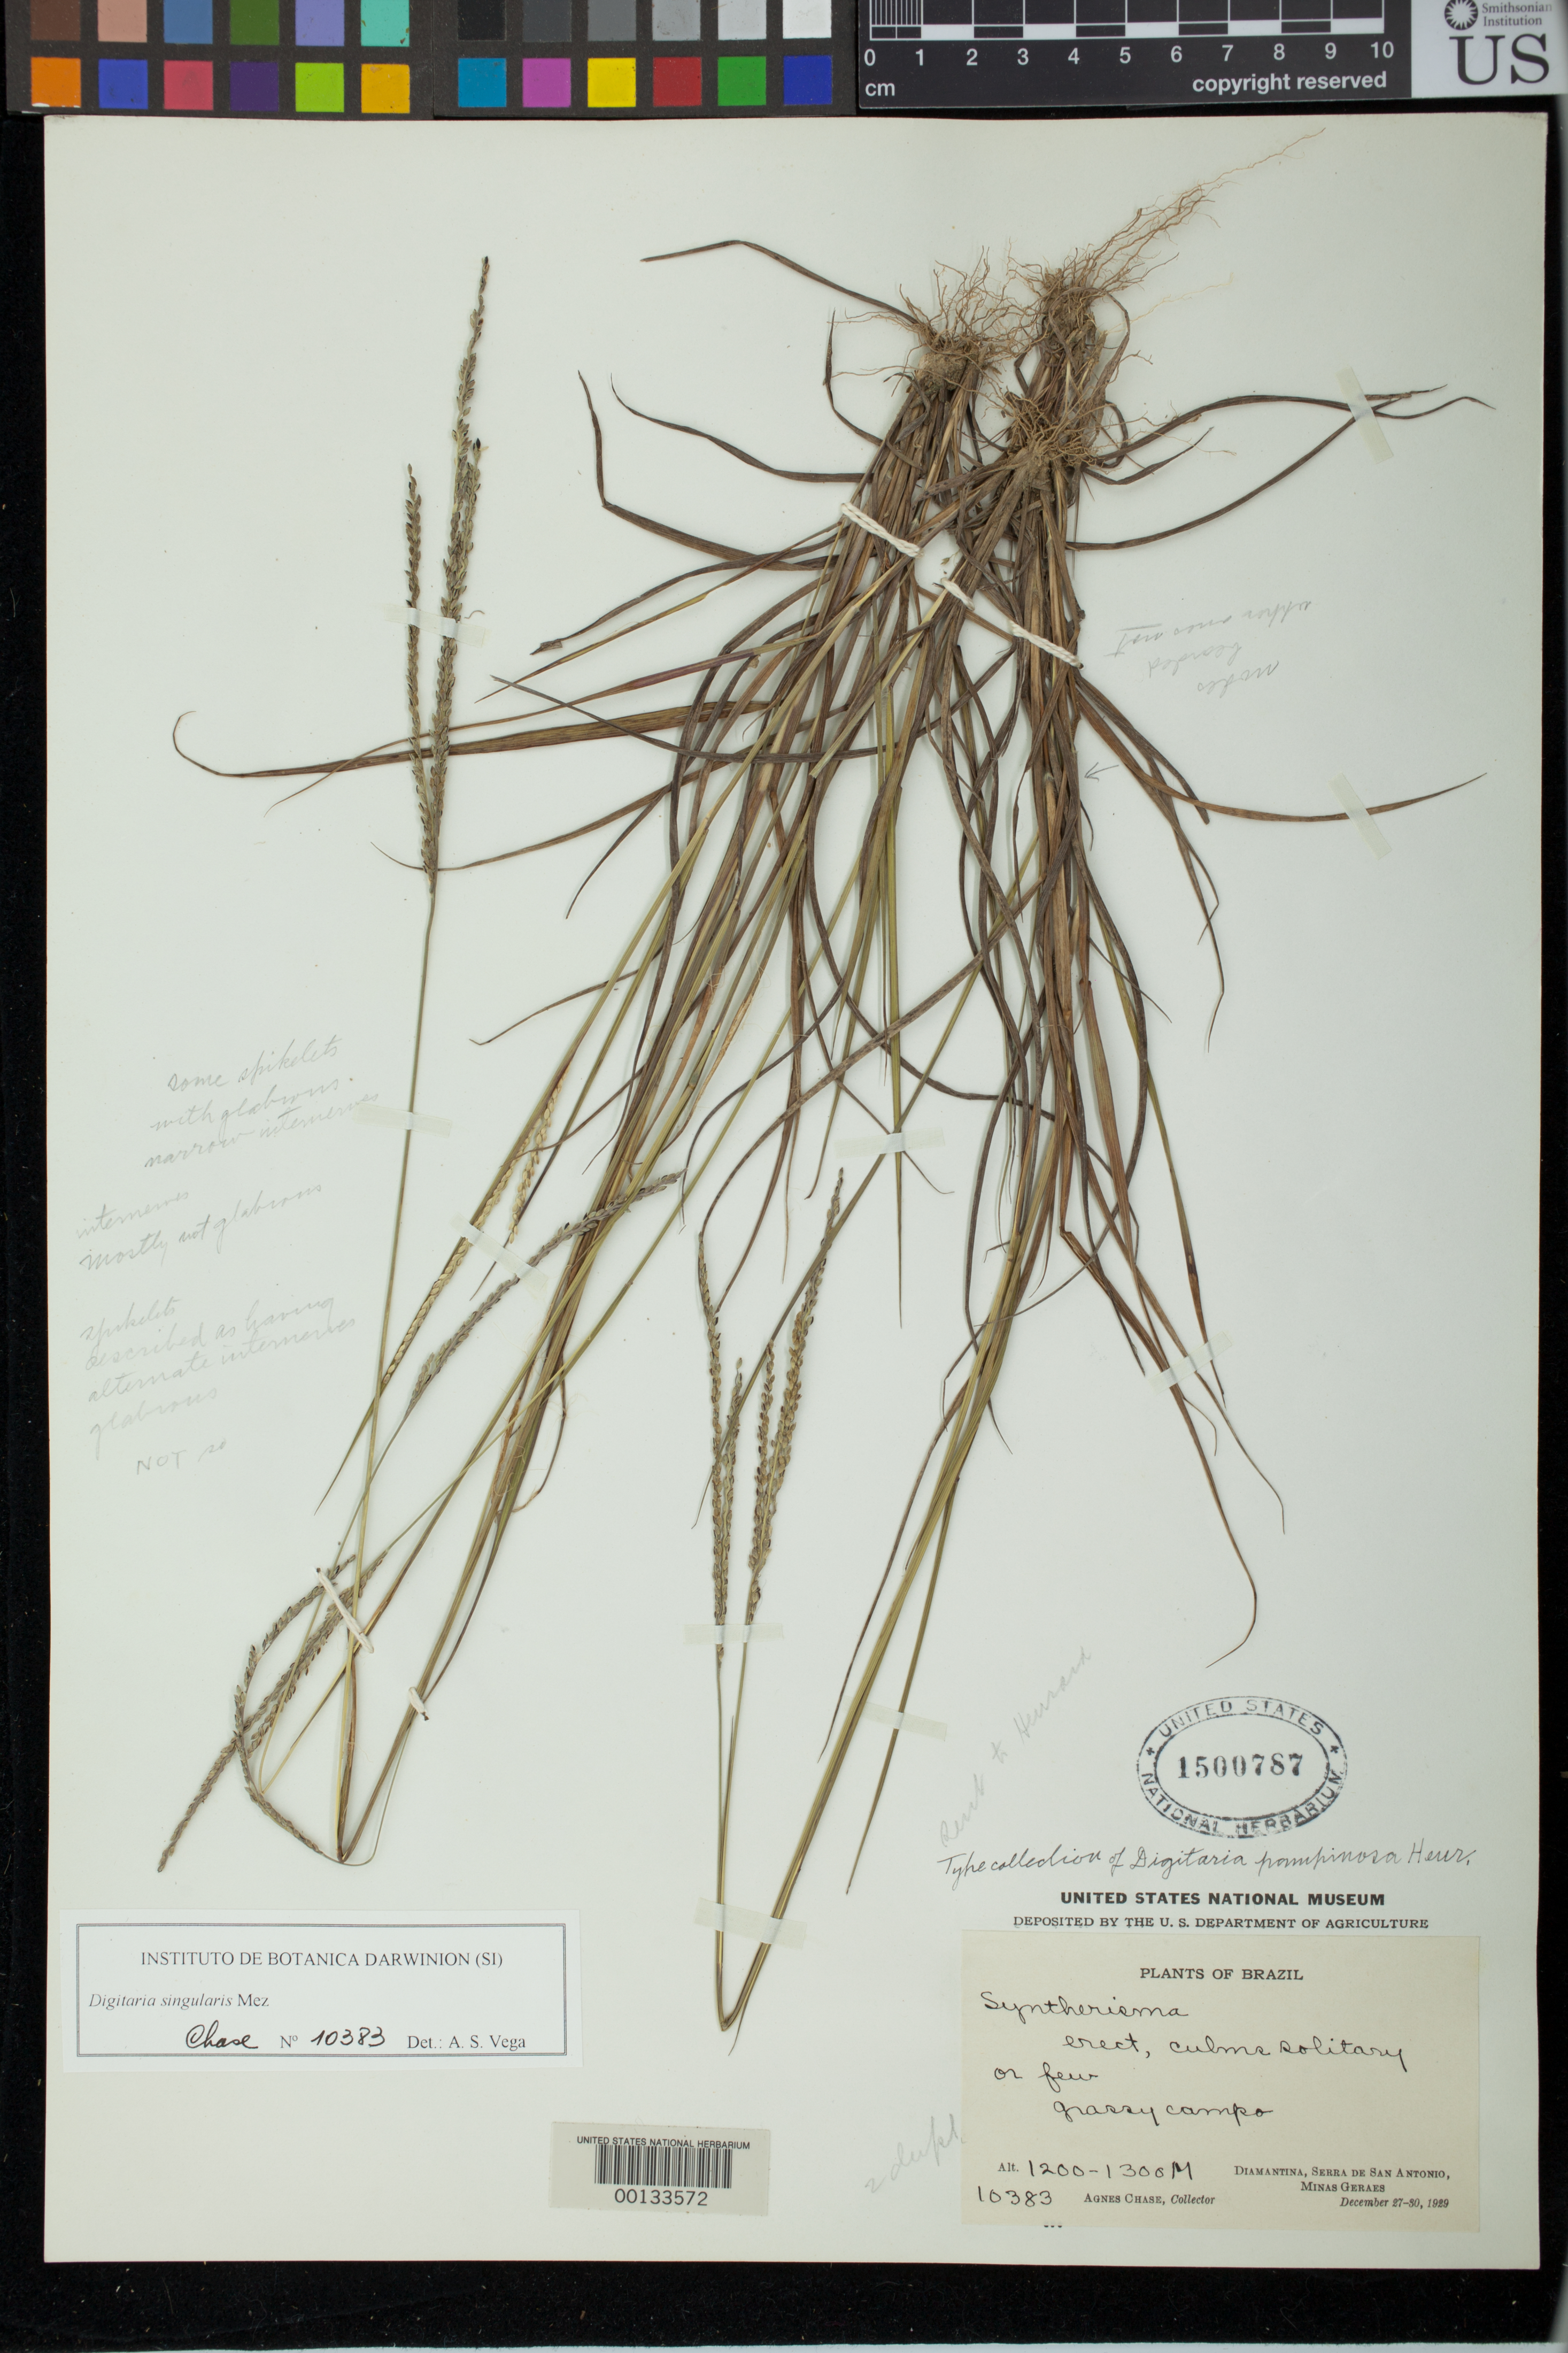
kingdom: Plantae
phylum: Tracheophyta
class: Liliopsida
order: Poales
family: Poaceae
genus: Digitaria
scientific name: Digitaria pampinosa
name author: Henr.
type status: Isotype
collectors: A. Chase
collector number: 10383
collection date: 1929-12-27/1929-12-30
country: Brazil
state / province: Minas Gerais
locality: Diamantina, Serra de San Antonio, Minas Geraes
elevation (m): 1200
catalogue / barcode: US 1500787